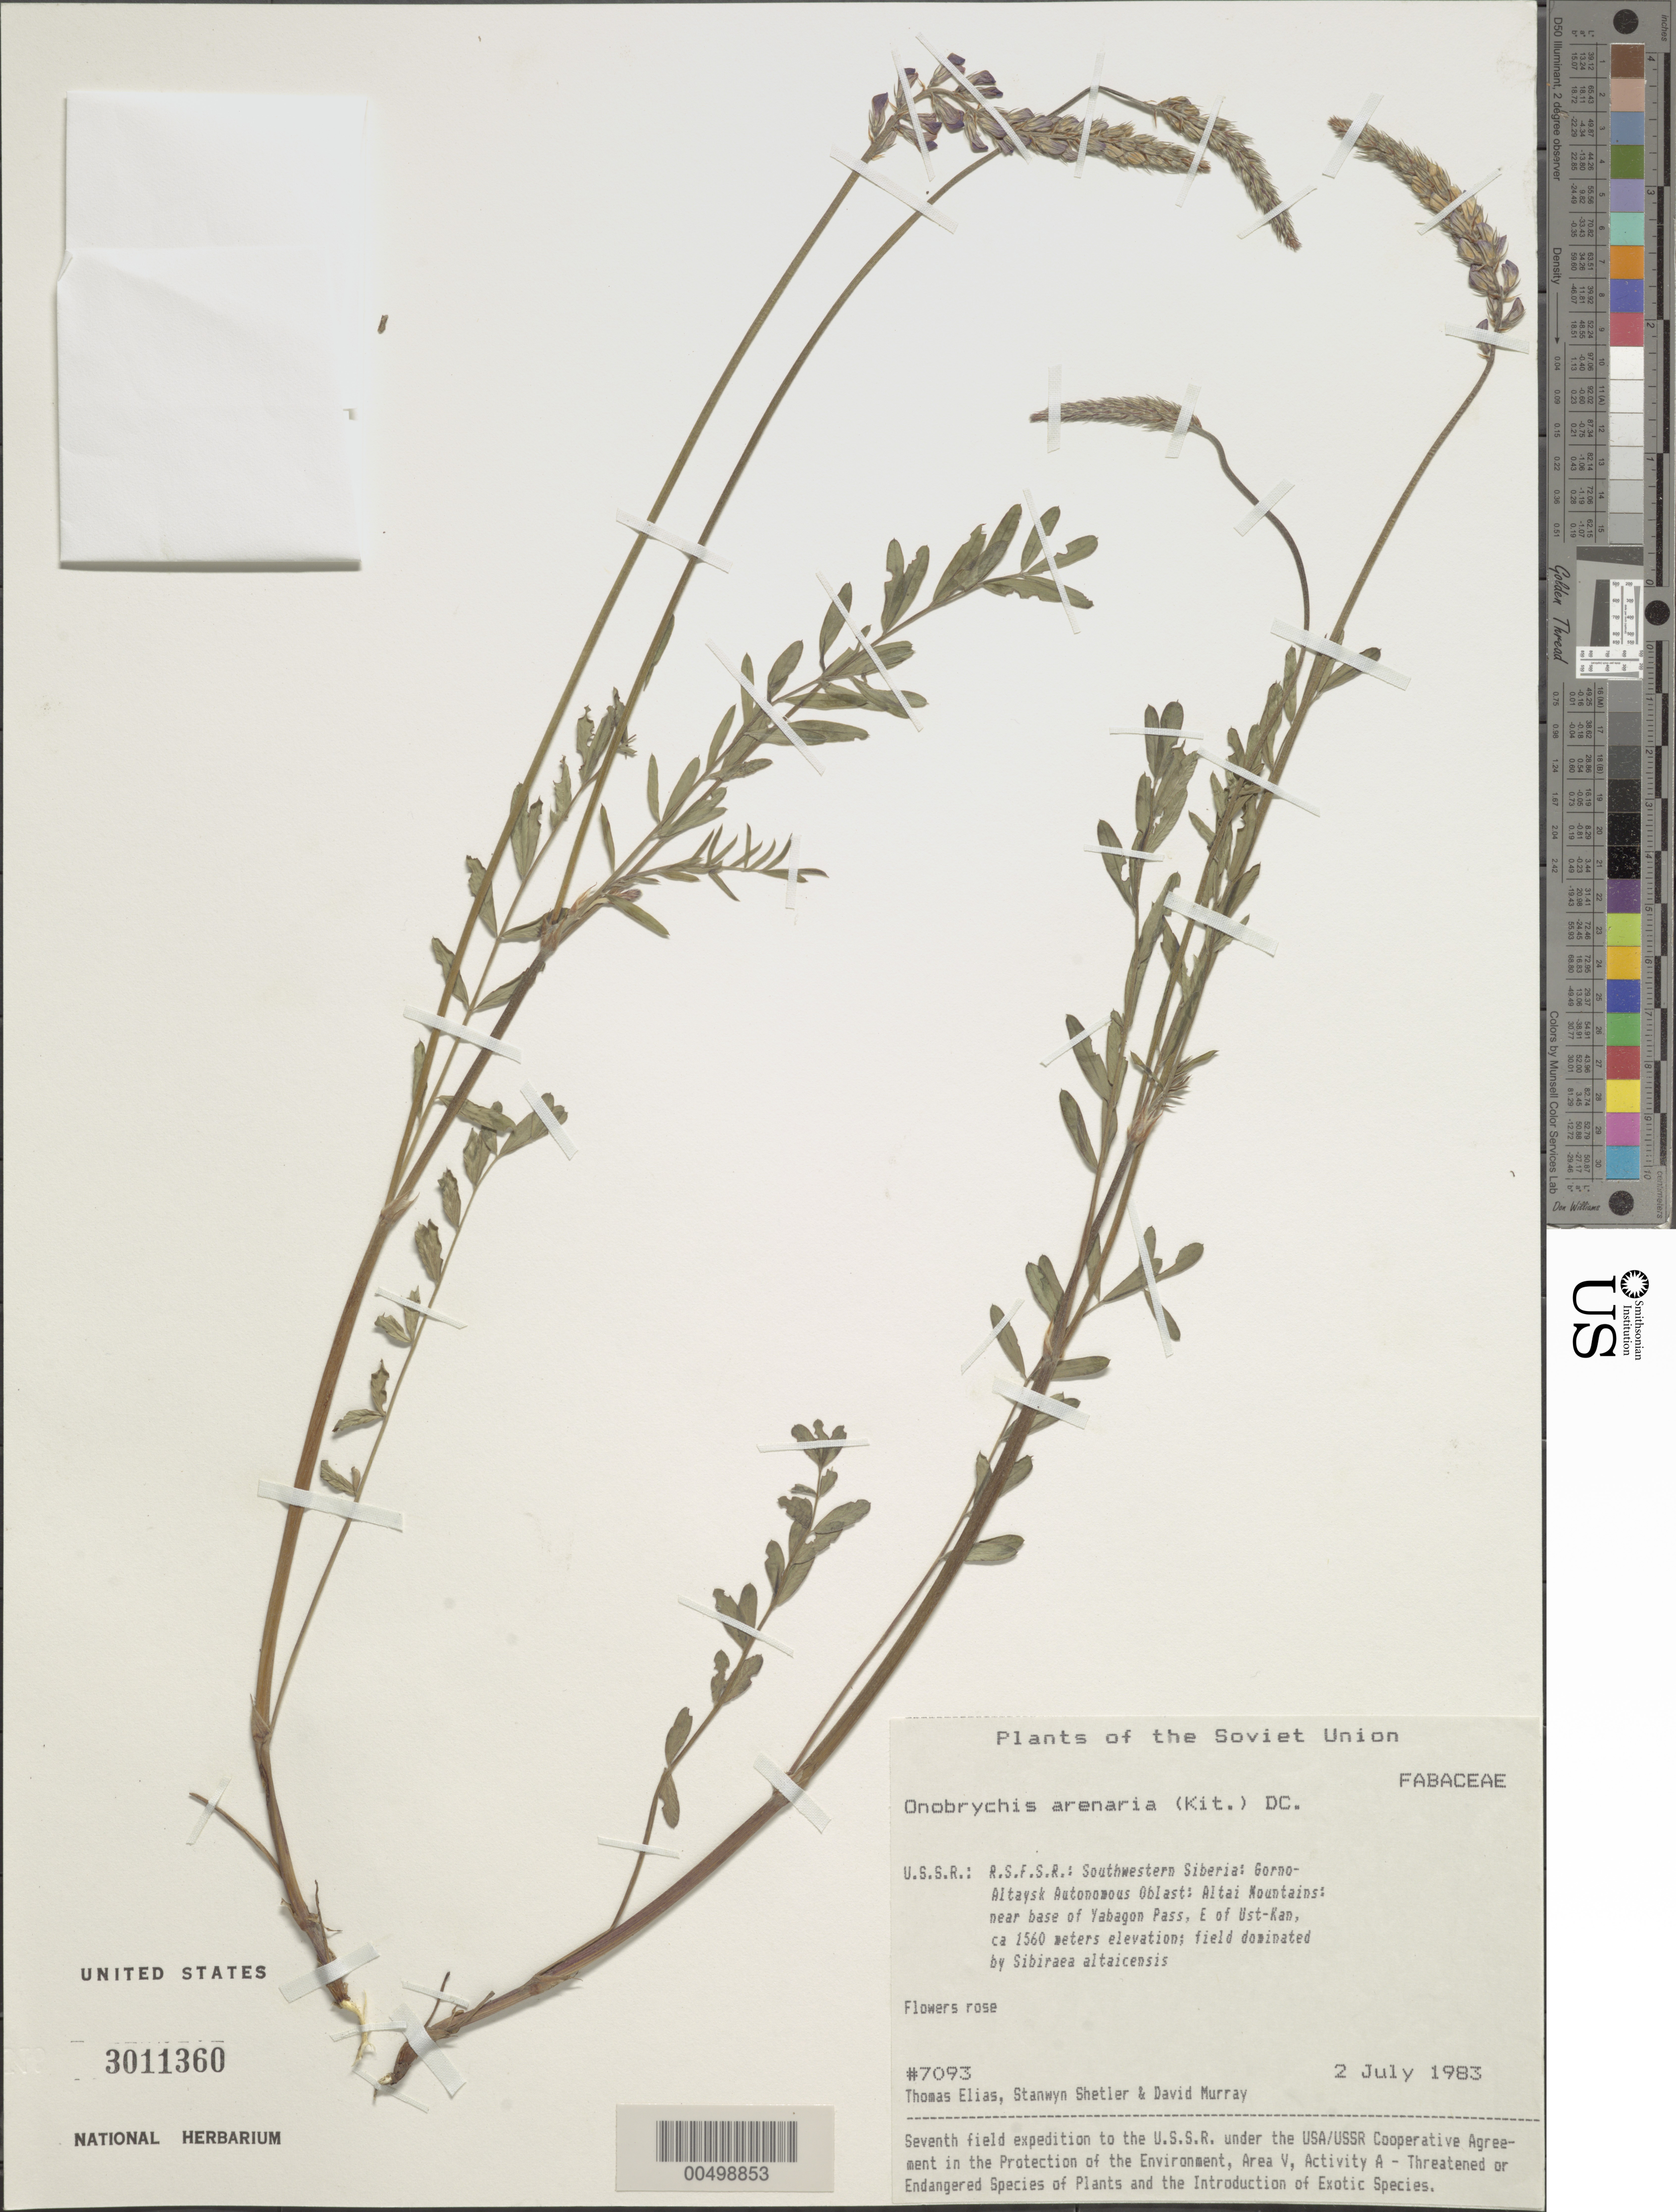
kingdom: Plantae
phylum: Tracheophyta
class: Magnoliopsida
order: Fabales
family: Fabaceae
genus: Onobrychis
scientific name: Onobrychis arenaria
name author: (Kit.) DC.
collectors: T. Elias, S. Shetler & D. F. Murray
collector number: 7093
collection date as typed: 02 Jul 1983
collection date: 1983-07-02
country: Russian Federation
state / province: Altai Republic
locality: Altai Mountains, near base of Yabagon Pass, E of Ust-Kan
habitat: field dominated by Sibiraea altaiensis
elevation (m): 1560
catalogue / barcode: US 3011360